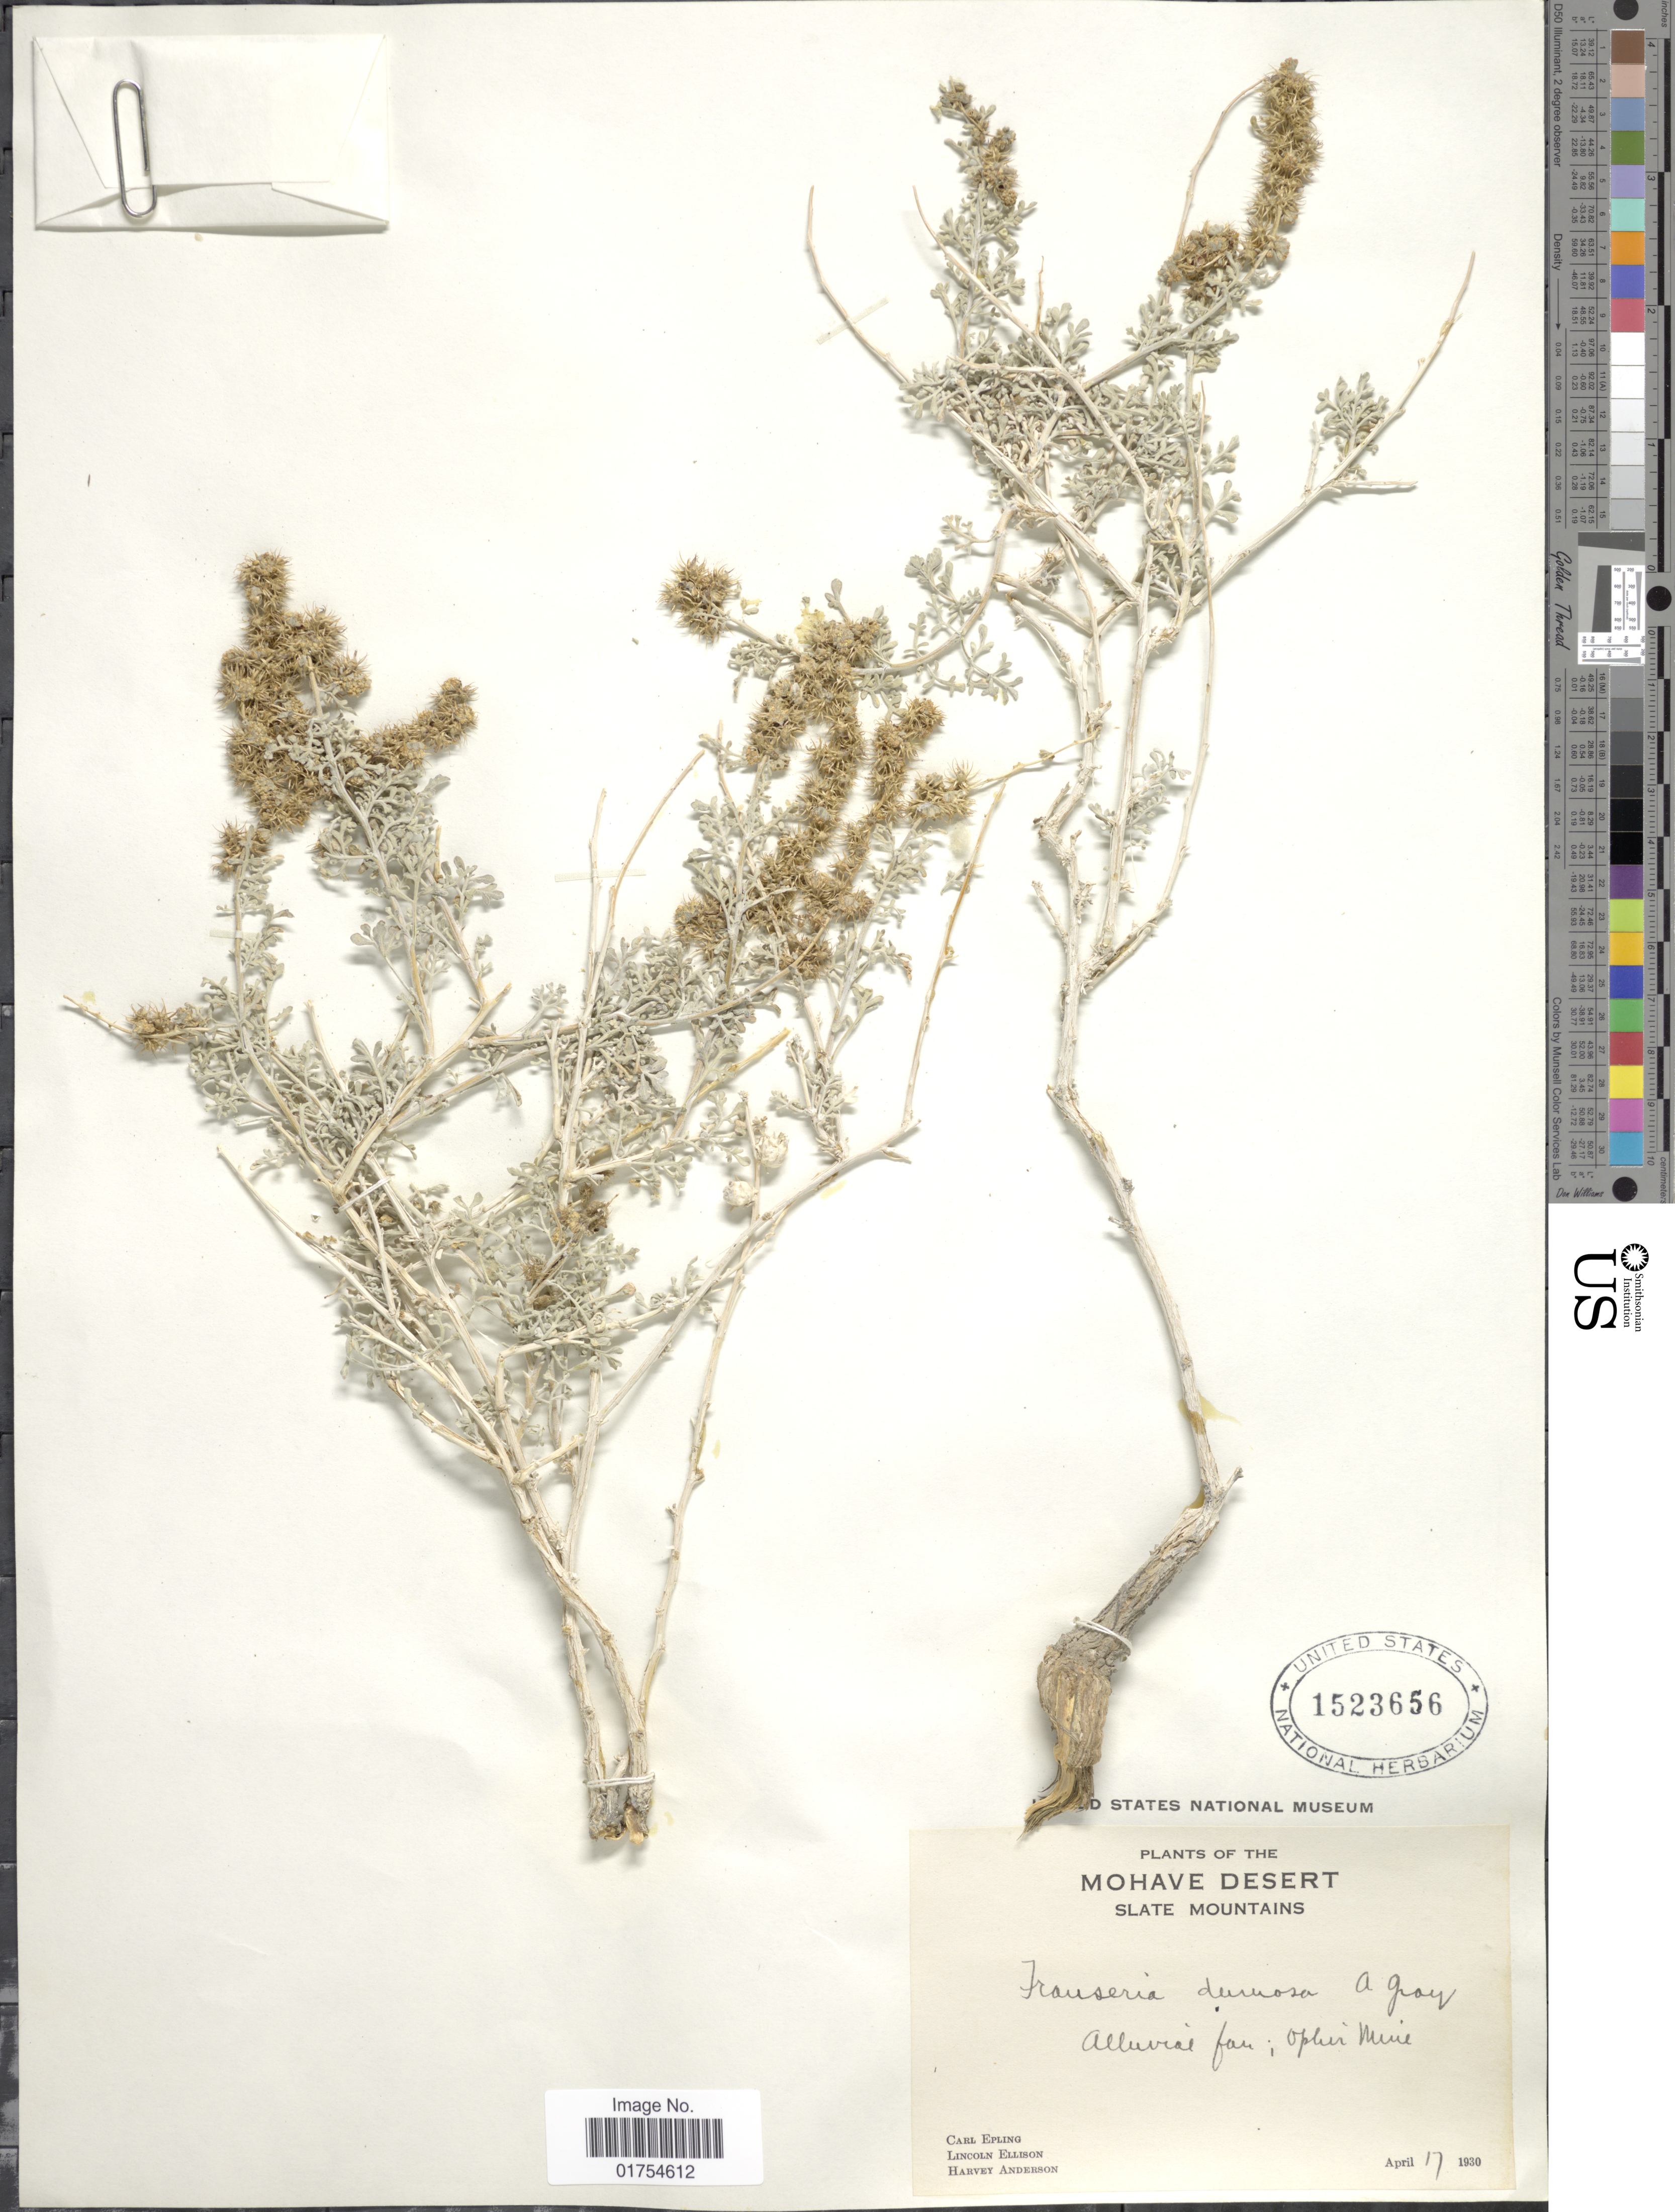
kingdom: Plantae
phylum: Tracheophyta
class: Magnoliopsida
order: Asterales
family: Asteraceae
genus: Franseria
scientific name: Franseria dumosa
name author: A. Gray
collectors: C. C. Epling, L. Ellison & H. Anderson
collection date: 1930-04-17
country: United States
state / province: California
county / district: Kern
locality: Mohave Desert, Slate Mountains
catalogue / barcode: US 1523656